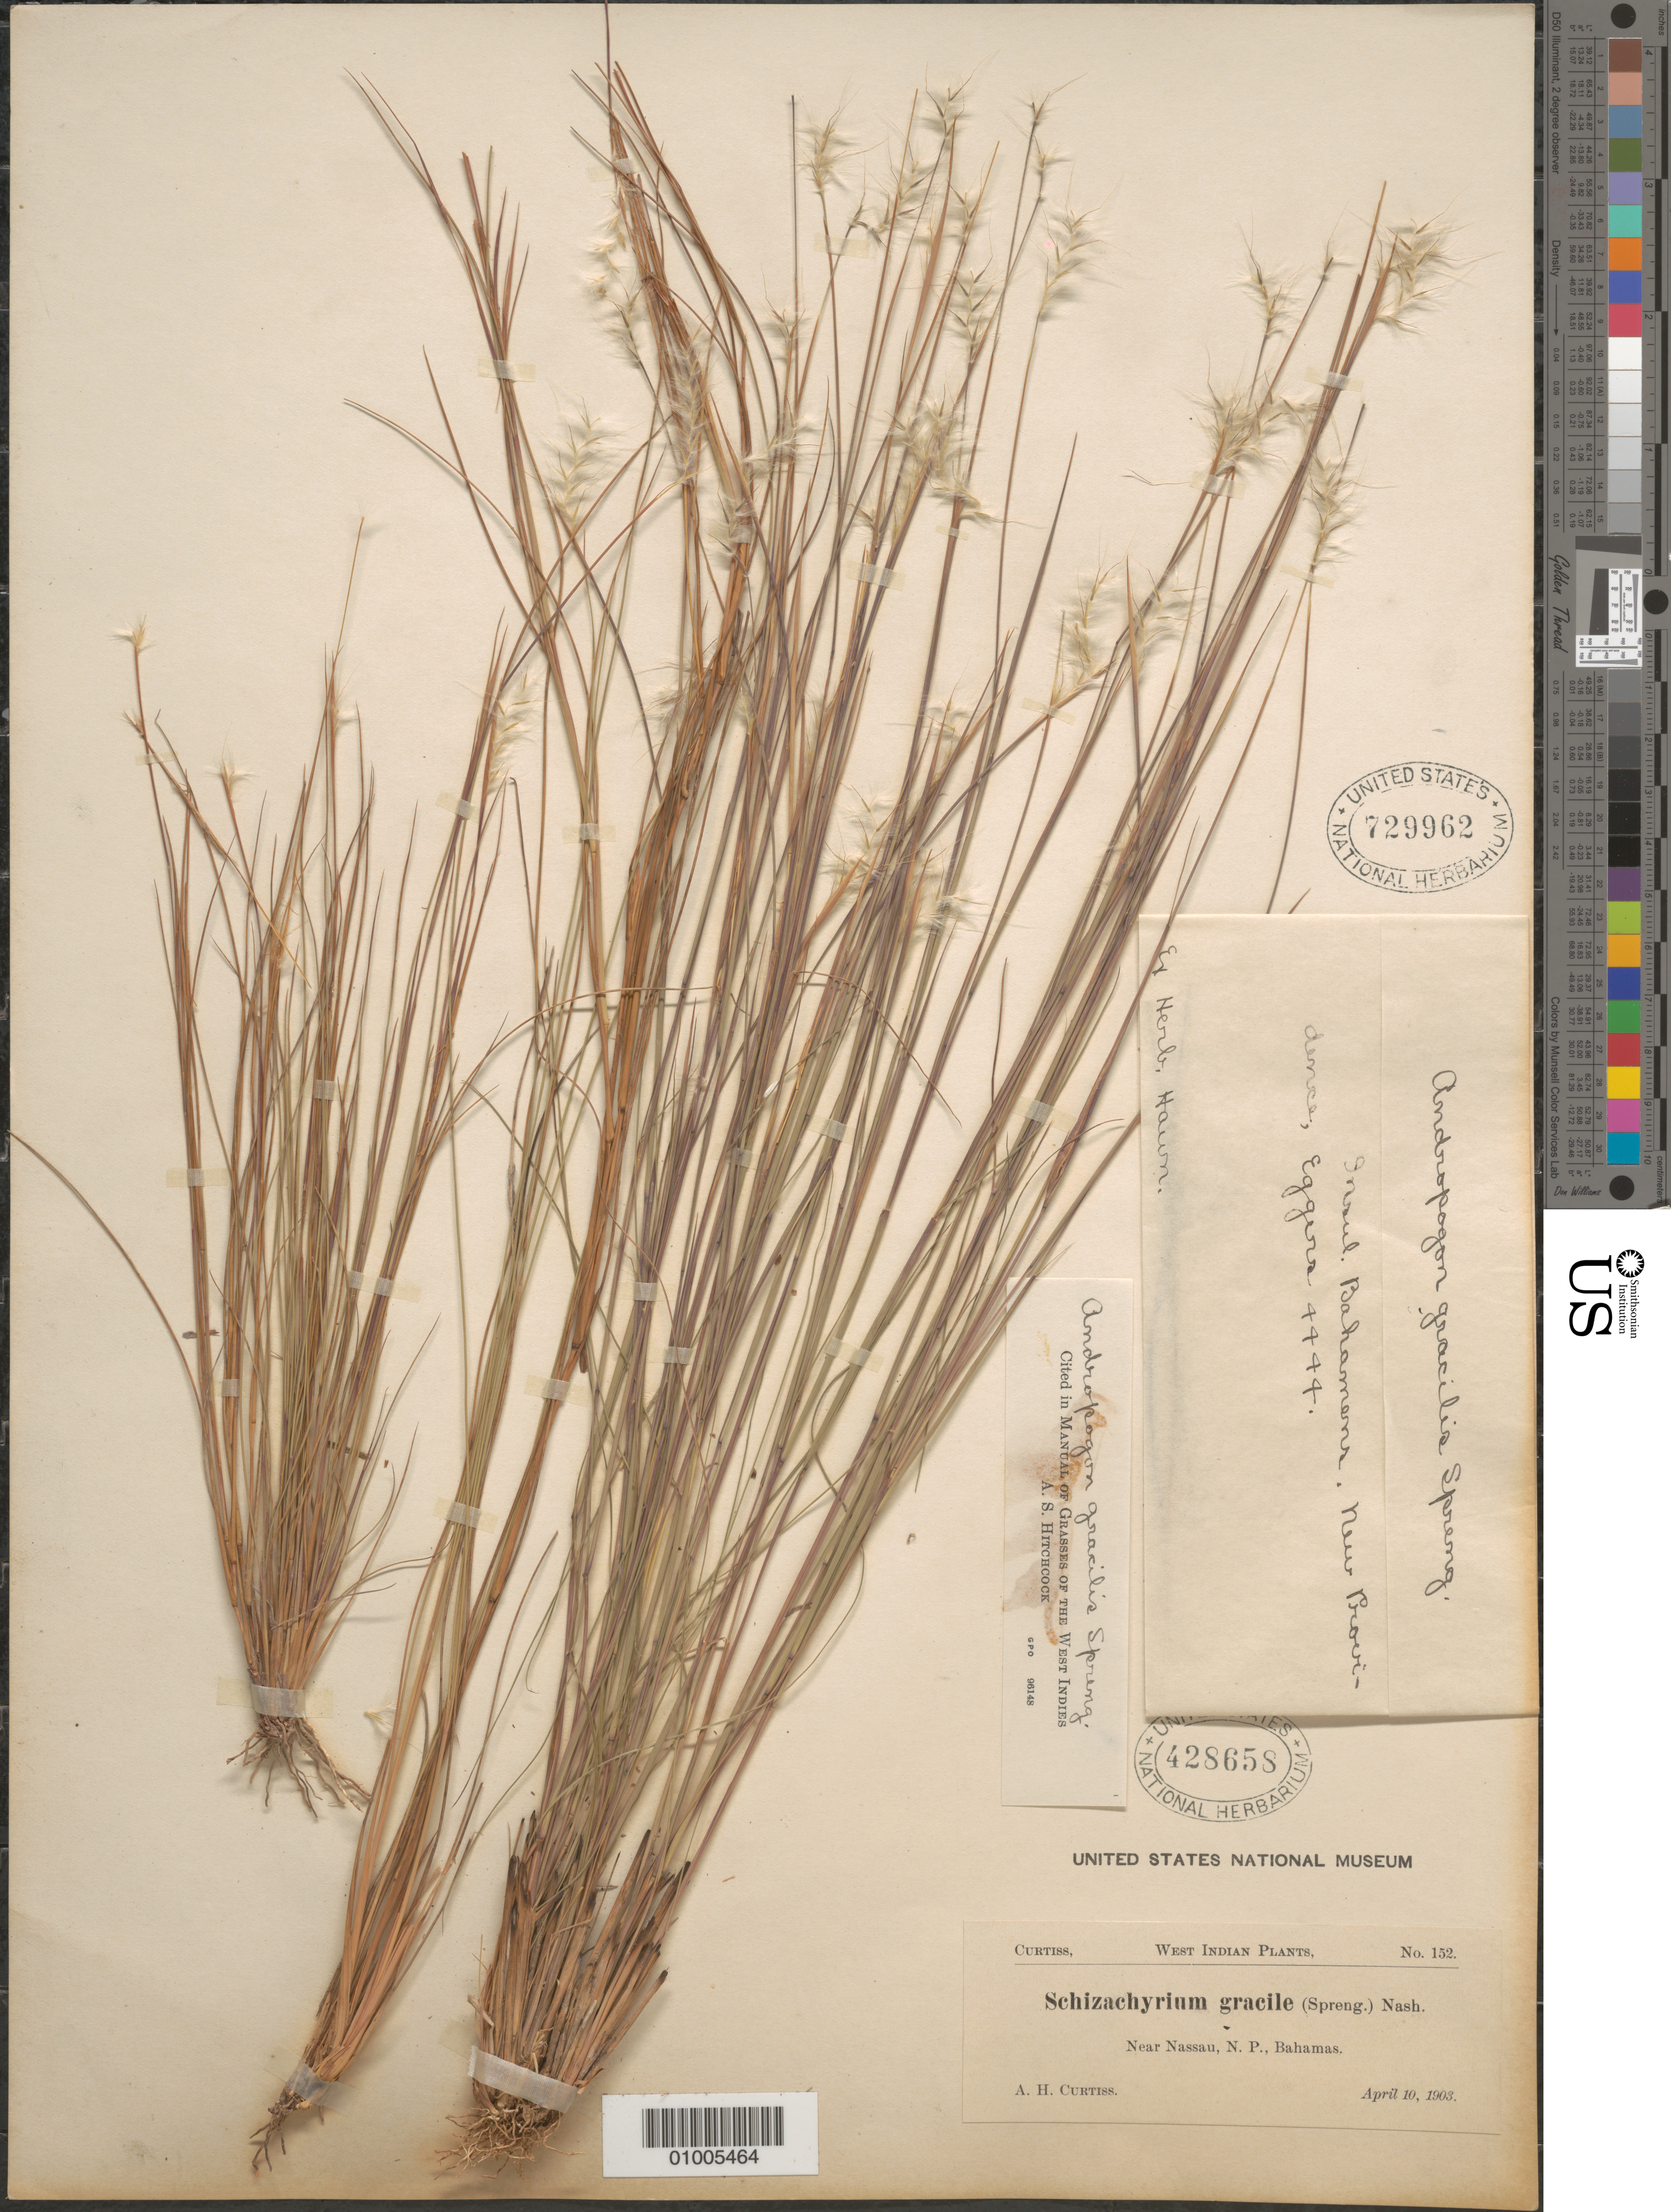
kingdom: Plantae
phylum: Tracheophyta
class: Liliopsida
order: Poales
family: Poaceae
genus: Andropogon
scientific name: Andropogon gracilis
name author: Spreng.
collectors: A. H. Curtiss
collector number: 152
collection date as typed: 10 Apr 1903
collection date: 1903-04-10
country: Bahamas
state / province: New Providence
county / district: Nassau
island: New Providence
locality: Near nassau, N. P.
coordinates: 0 N, 0 E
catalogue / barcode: US 428658